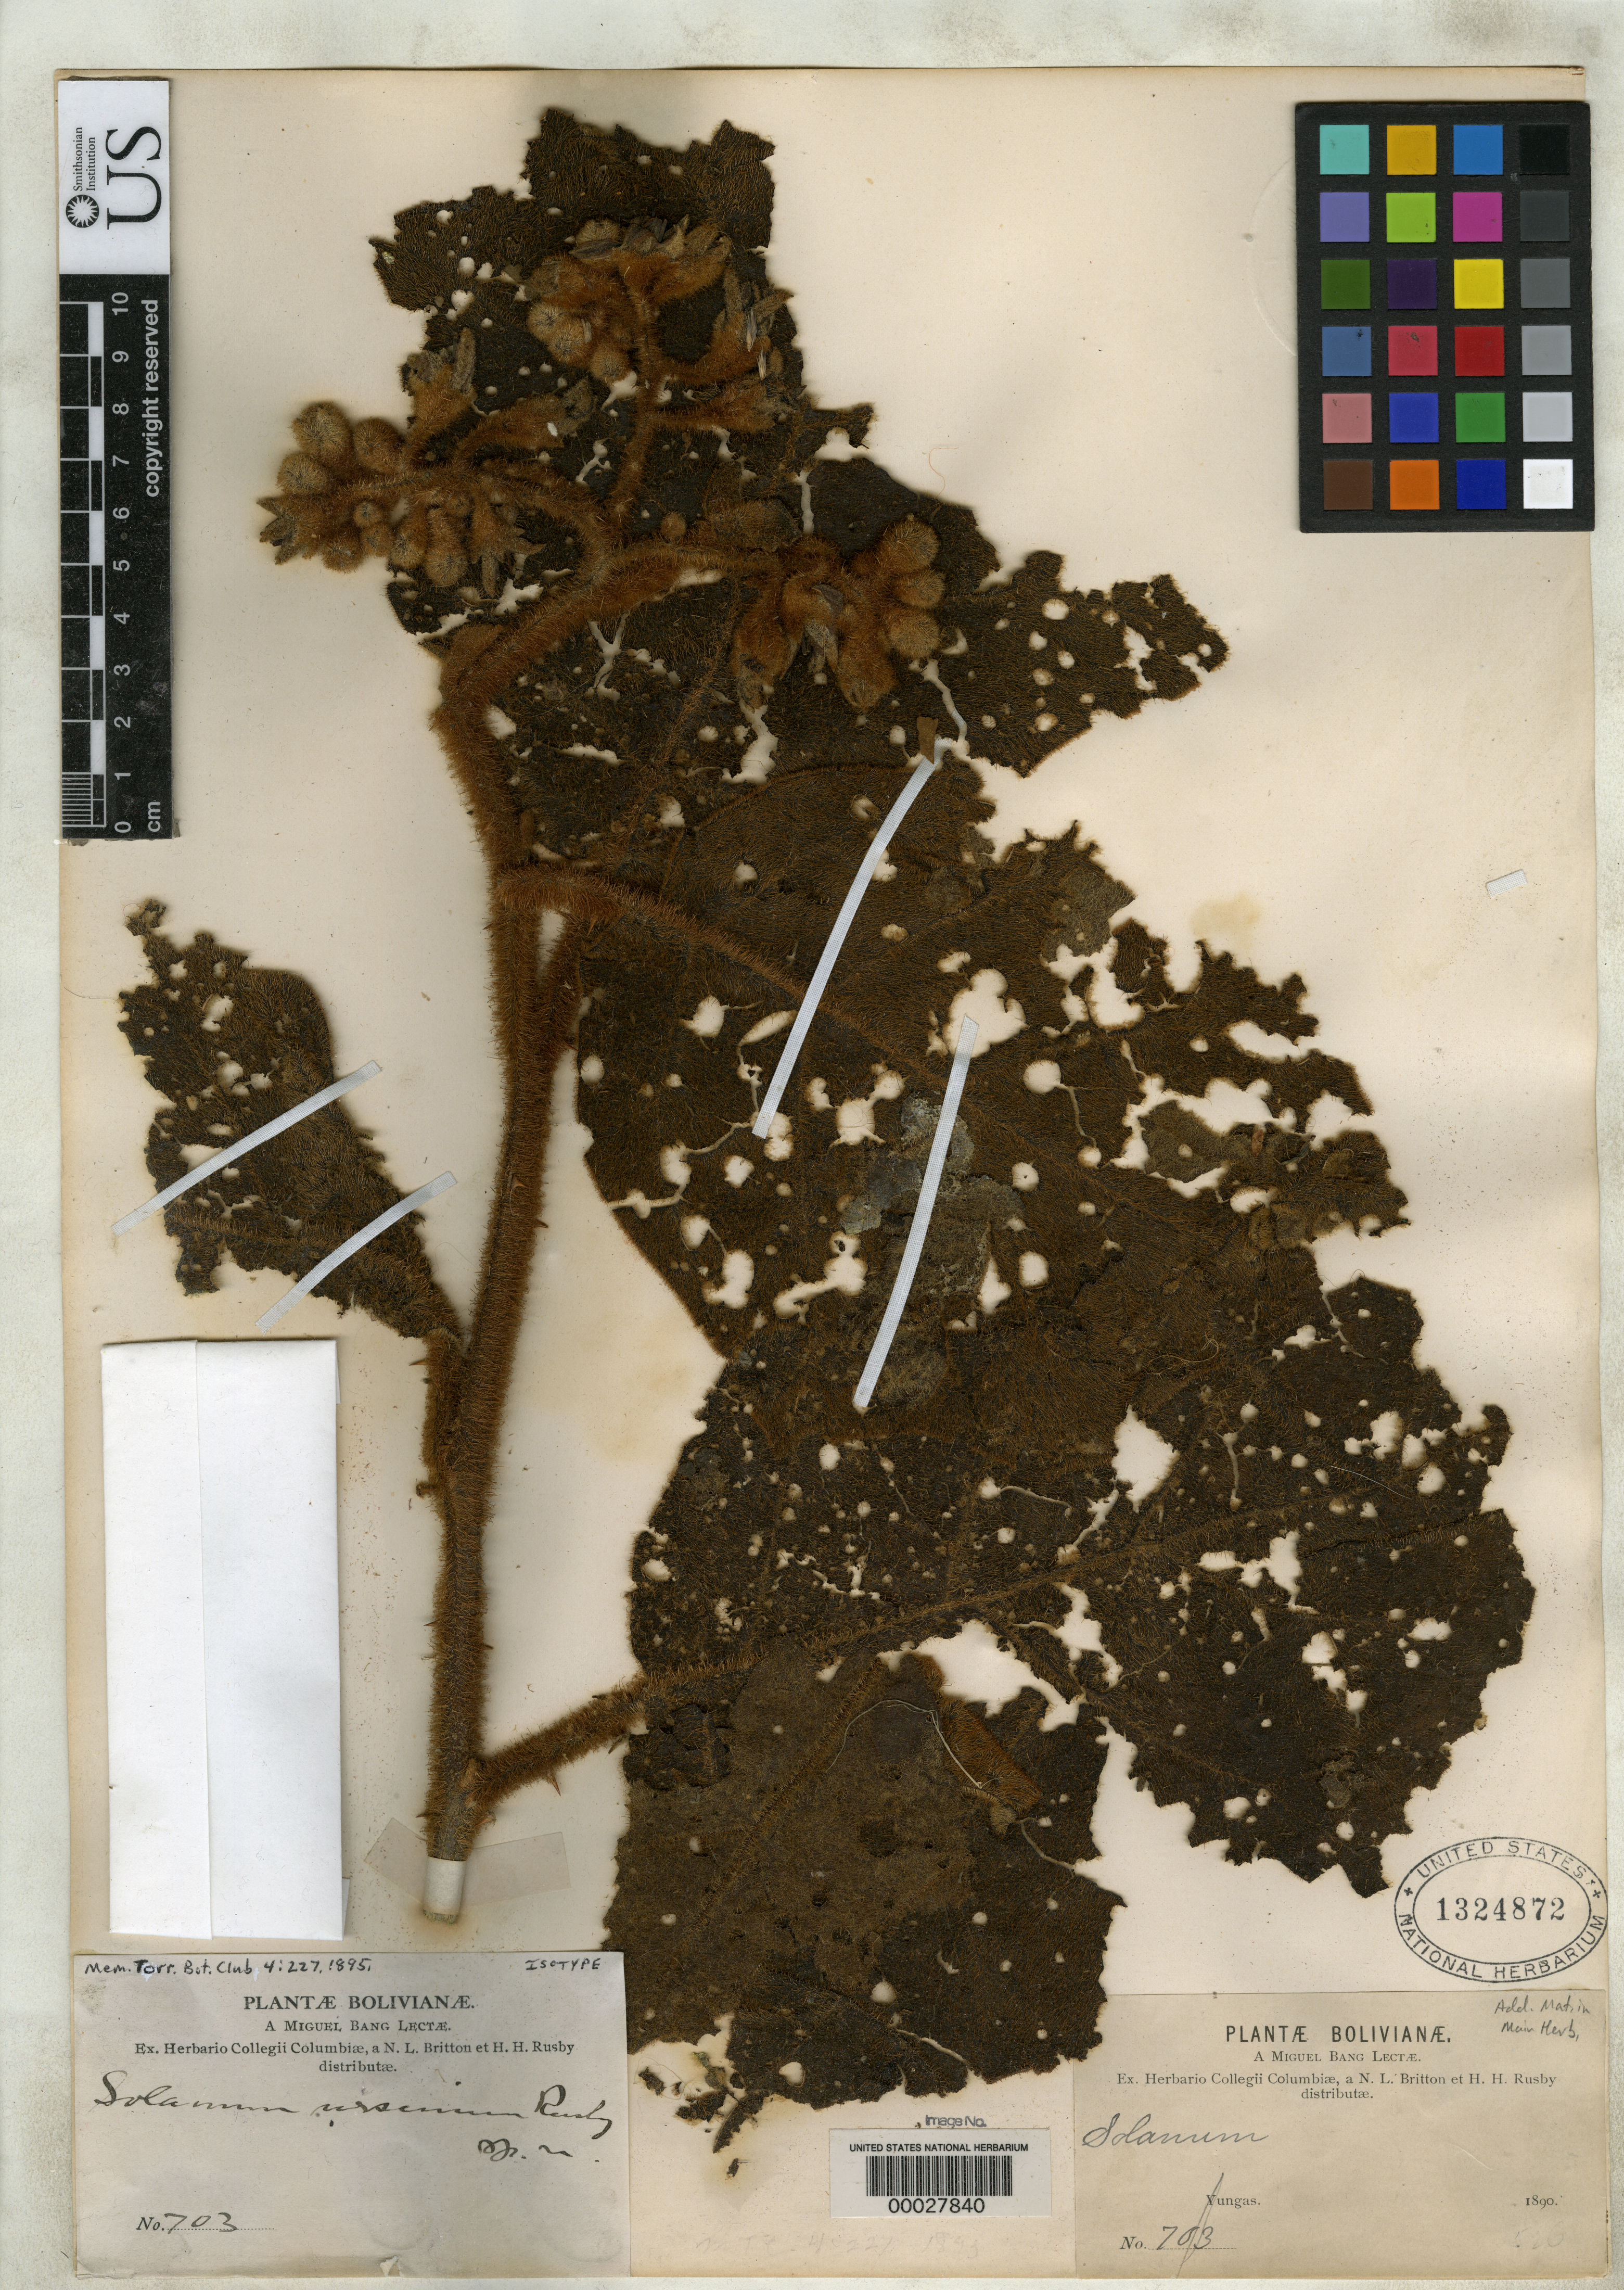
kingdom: Plantae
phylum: Tracheophyta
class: Magnoliopsida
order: Solanales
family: Solanaceae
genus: Solanum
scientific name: Solanum ursinum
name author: Rusby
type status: Isotype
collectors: M. Bang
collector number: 703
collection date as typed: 1890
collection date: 1890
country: Bolivia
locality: Yungas.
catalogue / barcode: US 1324872